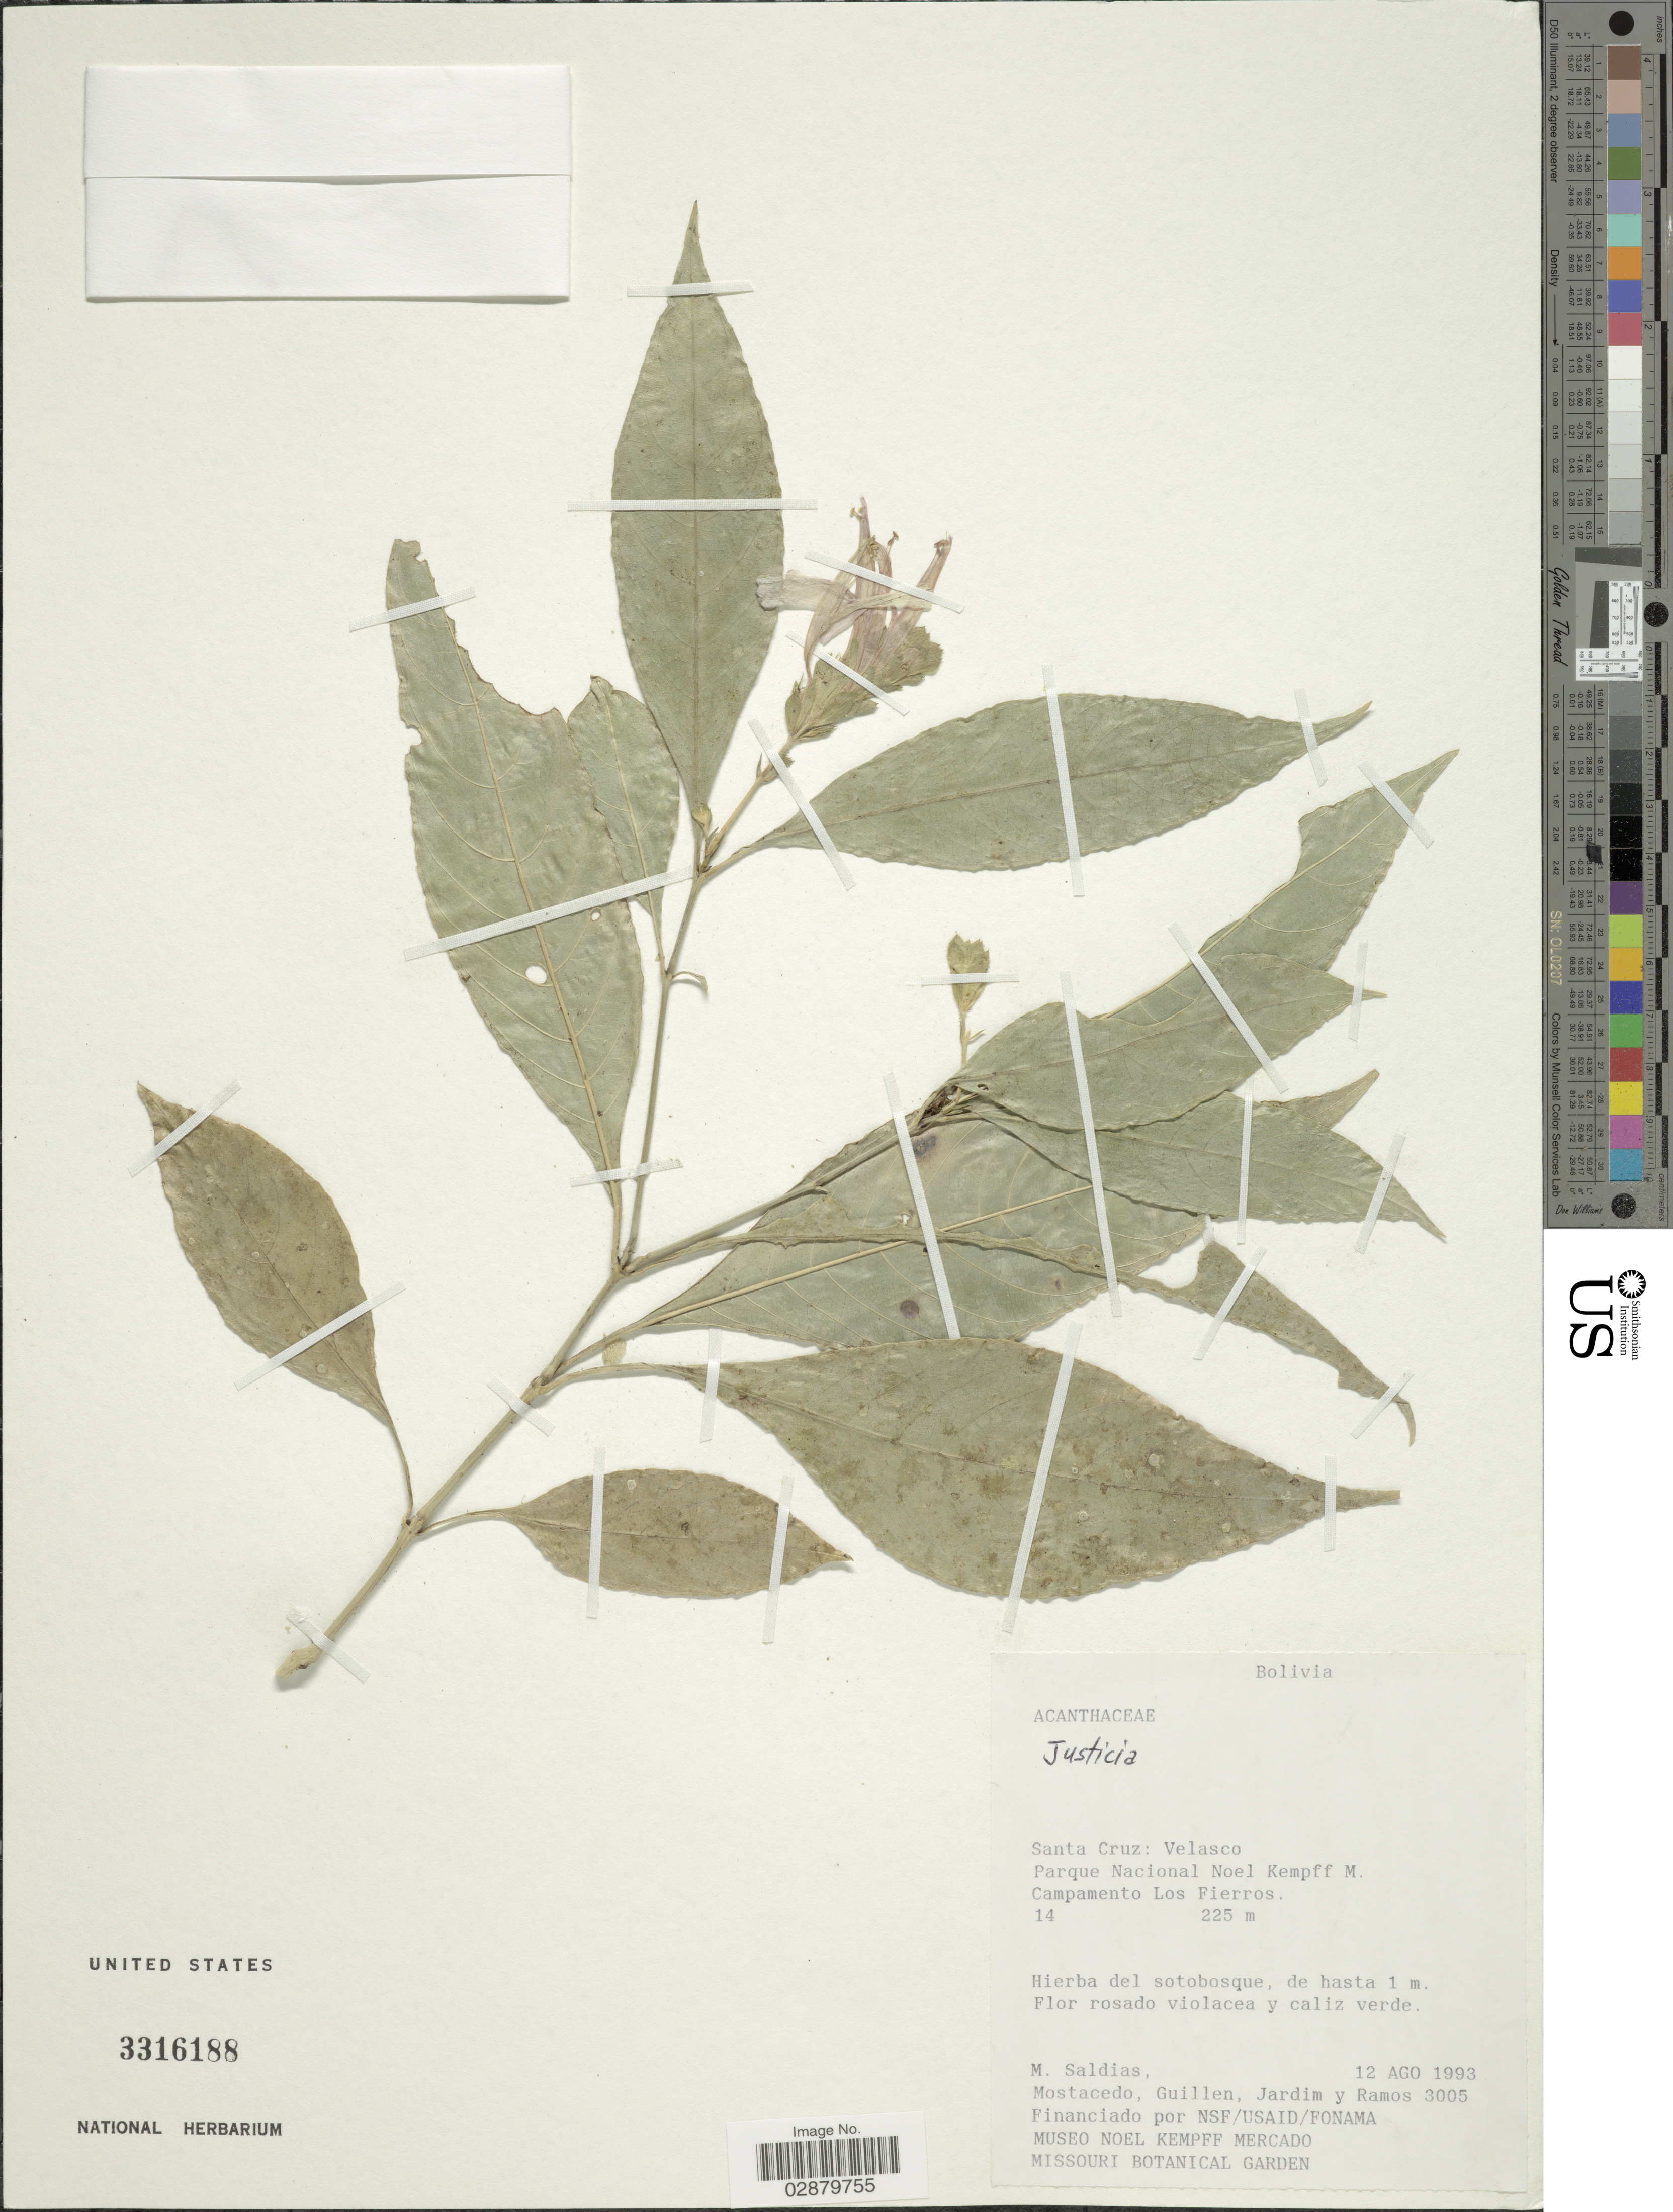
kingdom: Plantae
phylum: Tracheophyta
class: Magnoliopsida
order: Lamiales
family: Acanthaceae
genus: Justicia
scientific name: Justicia mesetarum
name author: Wassh. & J.R.I. Wood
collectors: M. Saldias, Mostacedo, --, -- Guillen, Jardim, -- & -. Ramos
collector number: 3005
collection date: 1993-08-12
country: Bolivia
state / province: Santa Cruz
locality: Velasco. Parque Nacional Noel Kempff M. Campamento Los Fierros.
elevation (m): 225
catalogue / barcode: US 3316188